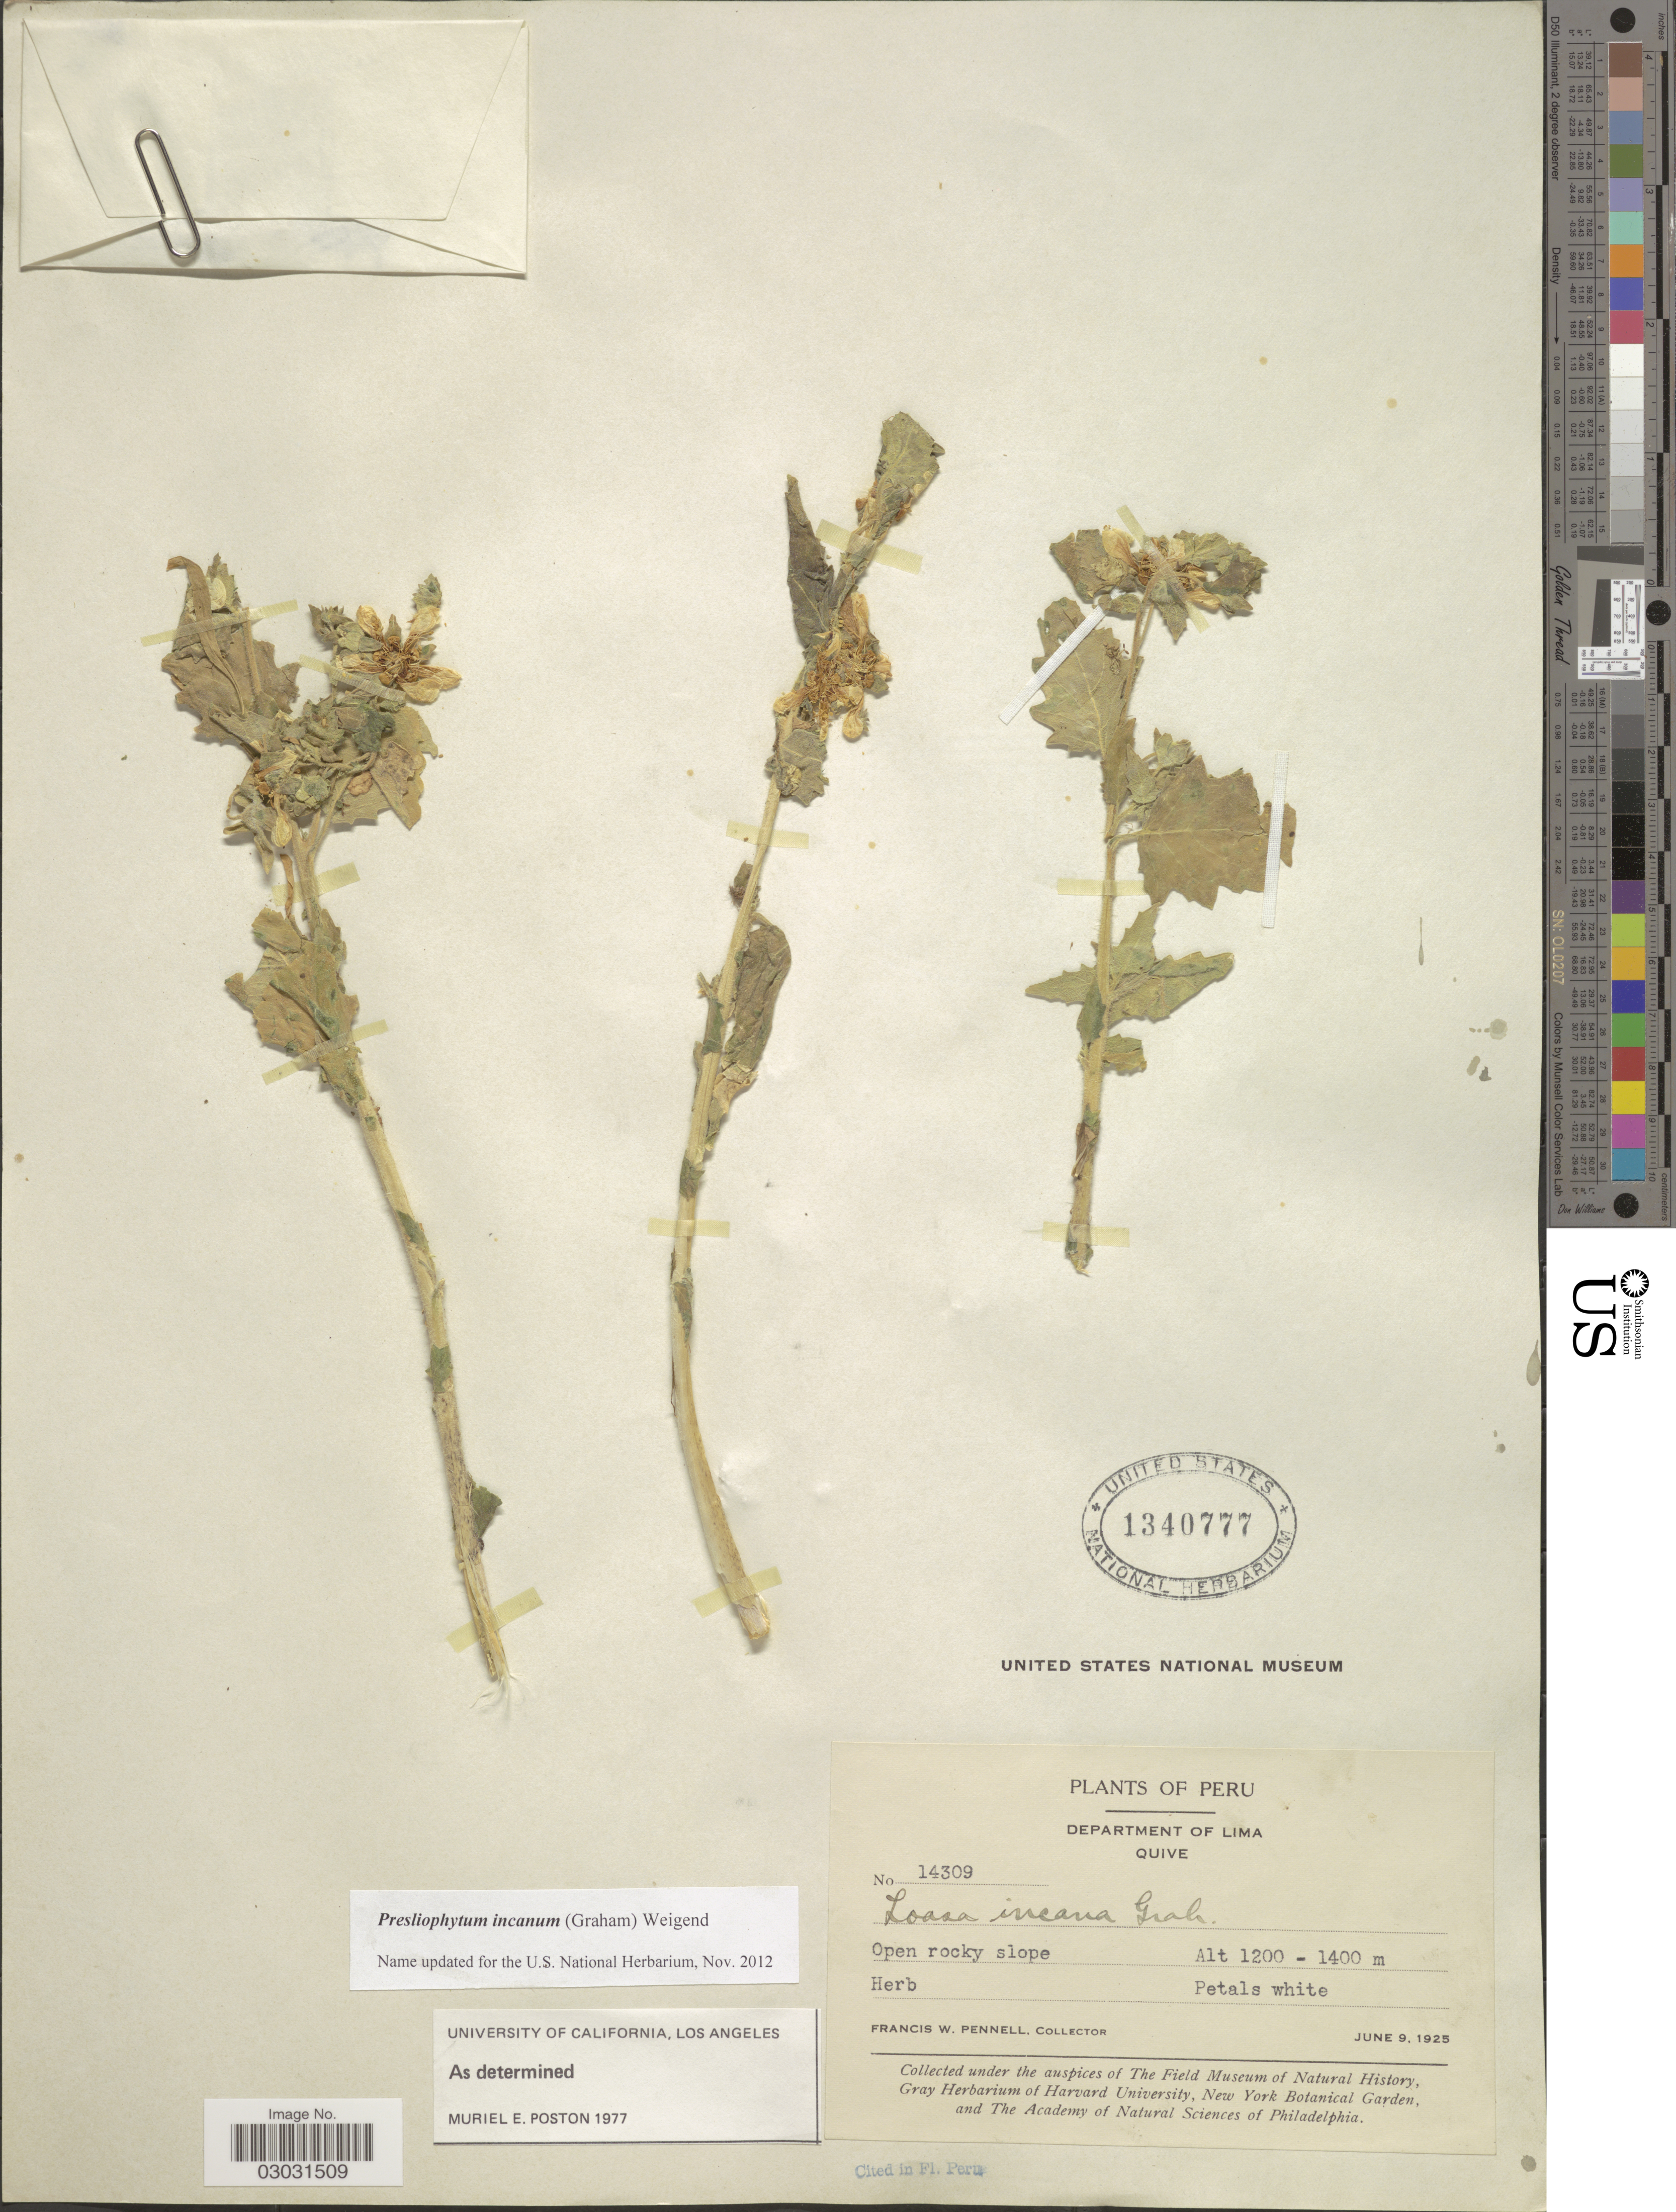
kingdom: Plantae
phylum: Tracheophyta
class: Magnoliopsida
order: Cornales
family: Loasaceae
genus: Presliophytum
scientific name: Presliophytum incanum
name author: (Graham) Weigand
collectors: F. W. Pennell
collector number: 14309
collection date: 1925-06-09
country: Peru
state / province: Lima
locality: Department of Lima. Quive.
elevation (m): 1200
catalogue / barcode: US 1340777